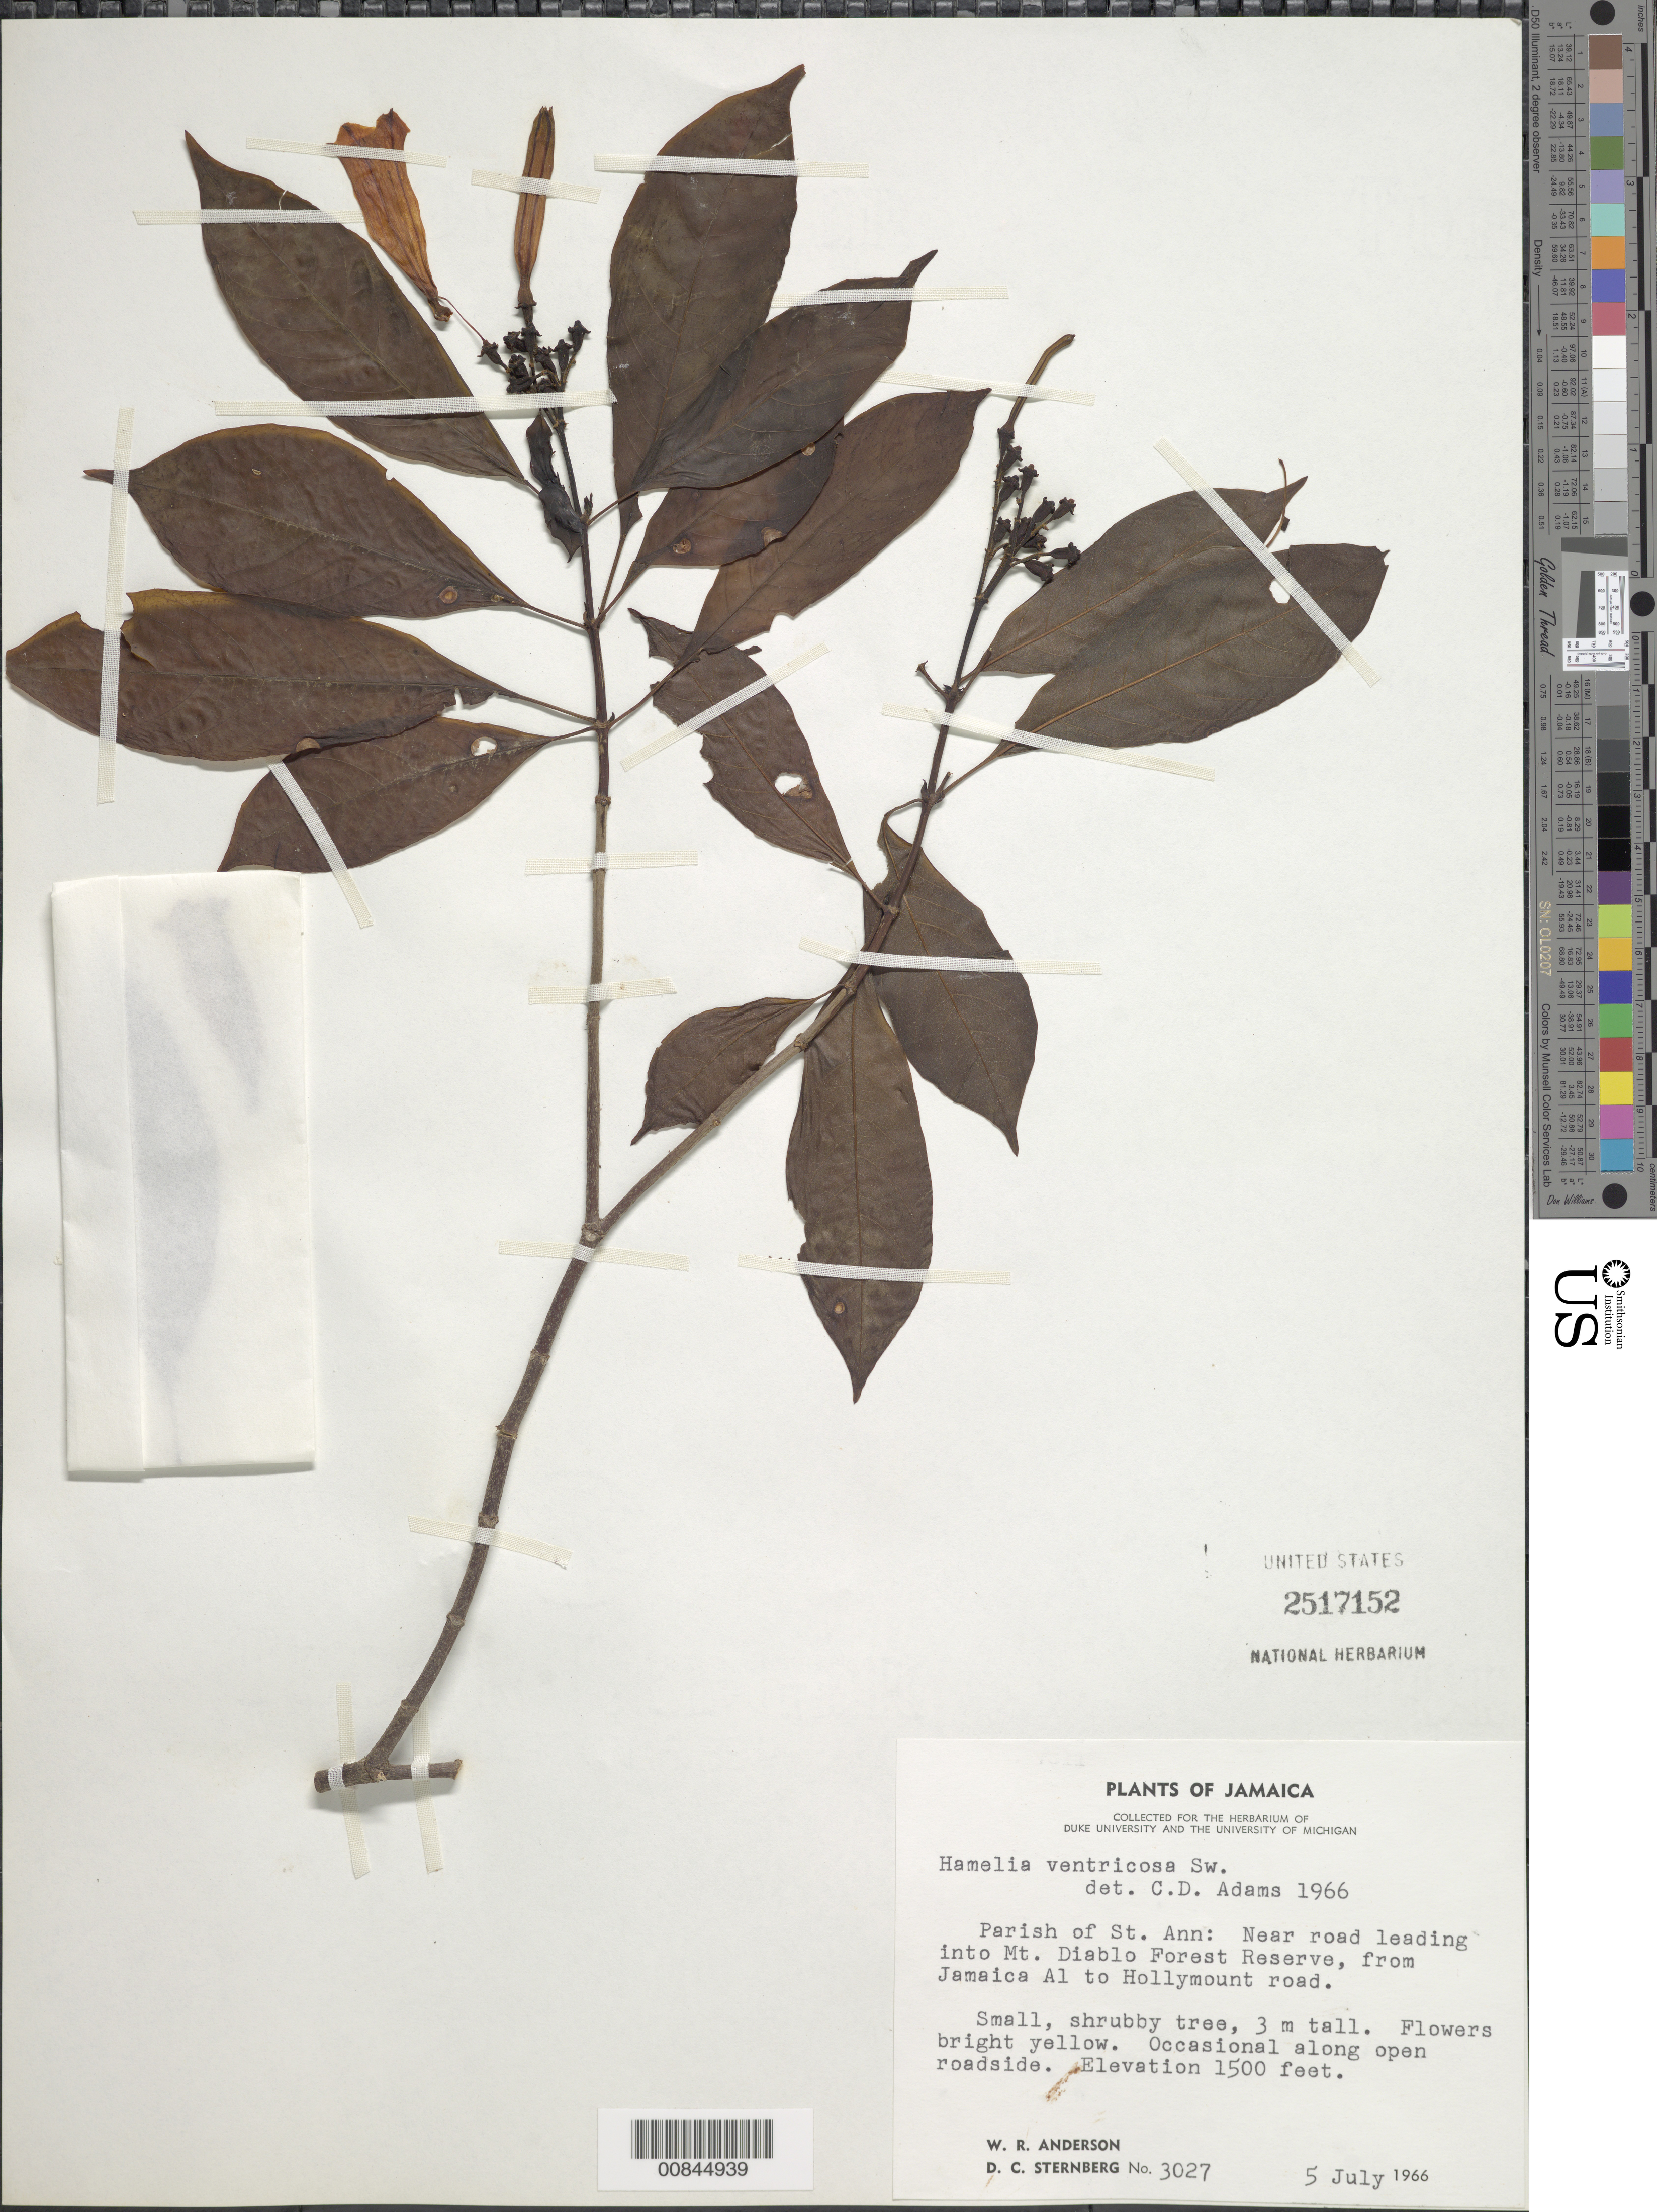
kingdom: Plantae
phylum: Tracheophyta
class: Magnoliopsida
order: Gentianales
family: Rubiaceae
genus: Hamelia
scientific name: Hamelia ventricosa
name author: Sw.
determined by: Adams, C. D.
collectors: W. R. Anderson & D. Sternberg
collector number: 3027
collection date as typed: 05 Jul 1966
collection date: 1966-07-05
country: Jamaica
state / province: Saint Ann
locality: Near road leading into Mt. Diablo Forest Reserve, from Jamaica Al to Hollymount road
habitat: Along open roadside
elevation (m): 457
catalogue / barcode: US 2517152